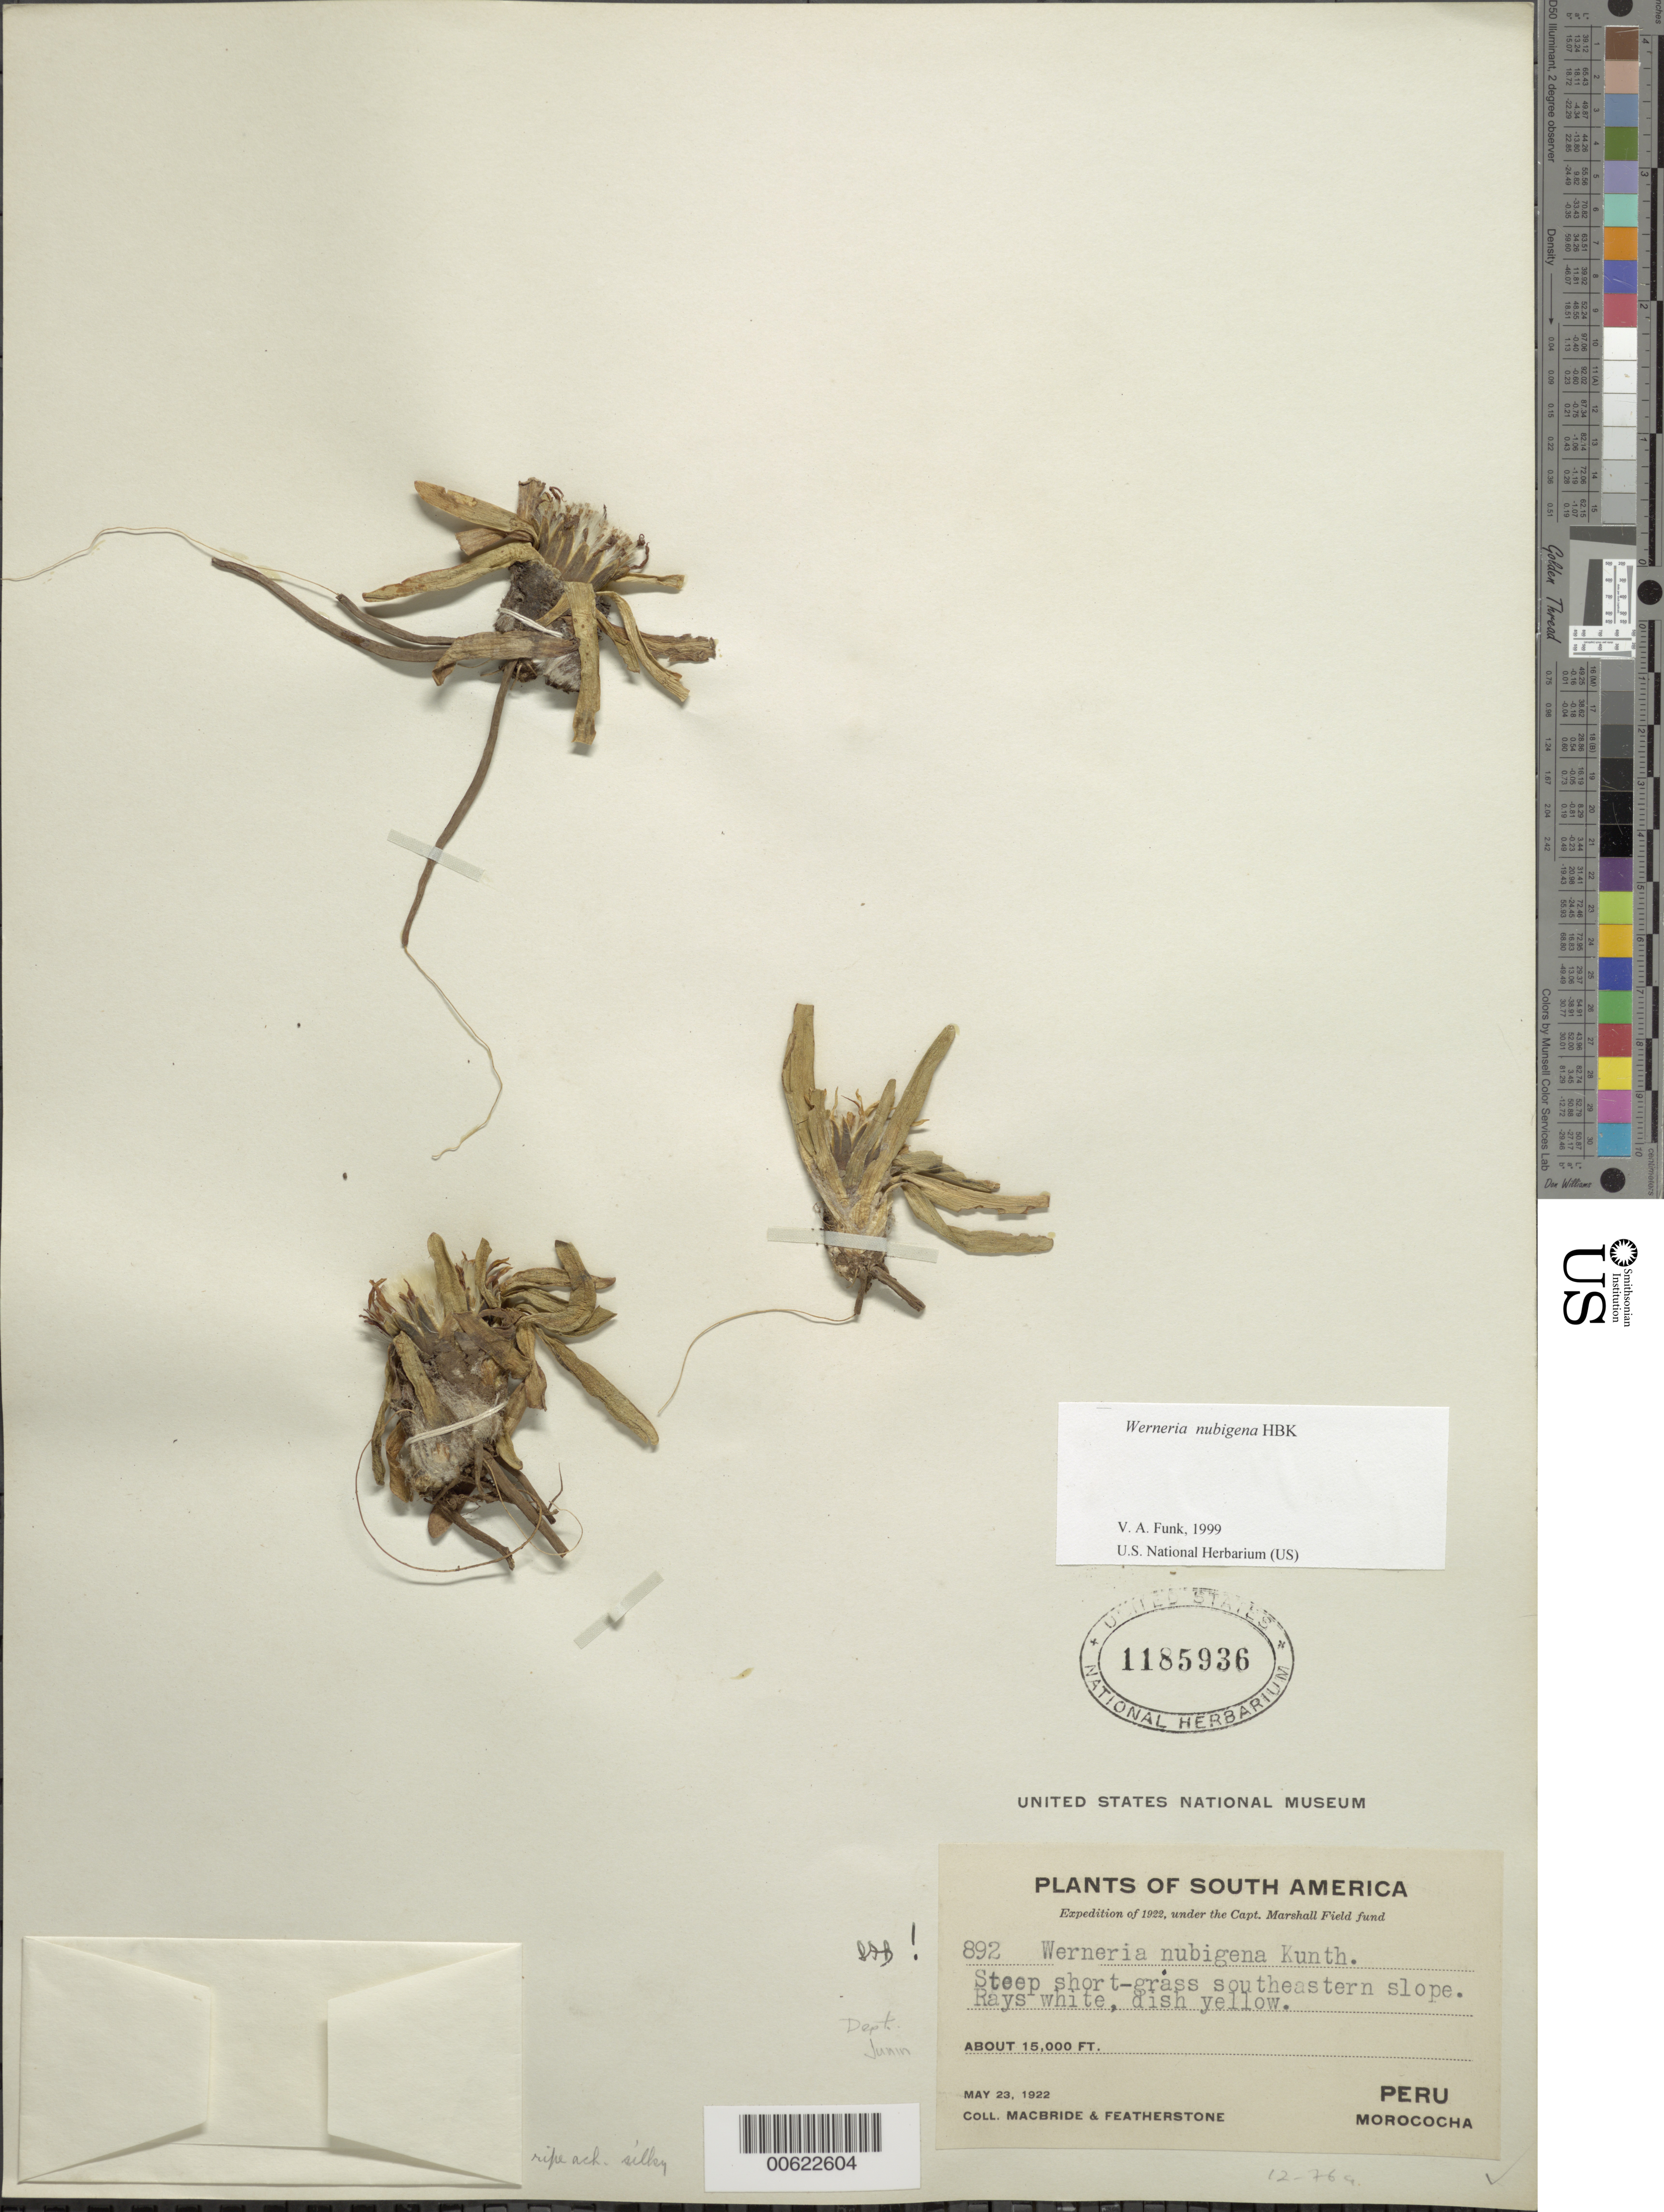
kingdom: Plantae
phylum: Tracheophyta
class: Magnoliopsida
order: Asterales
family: Asteraceae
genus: Werneria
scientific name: Werneria nubigena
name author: Kunth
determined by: Funk, Vicki A., (BOT), Smithsonian Institution - National Museum of Natural History (UNITED STATES)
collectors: J. F. Macbride & W. Featherstone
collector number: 892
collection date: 1922-05-23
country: Peru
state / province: Junín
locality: Morococha, southeastern slope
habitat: Steep short-grass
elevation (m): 45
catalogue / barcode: US 1185936